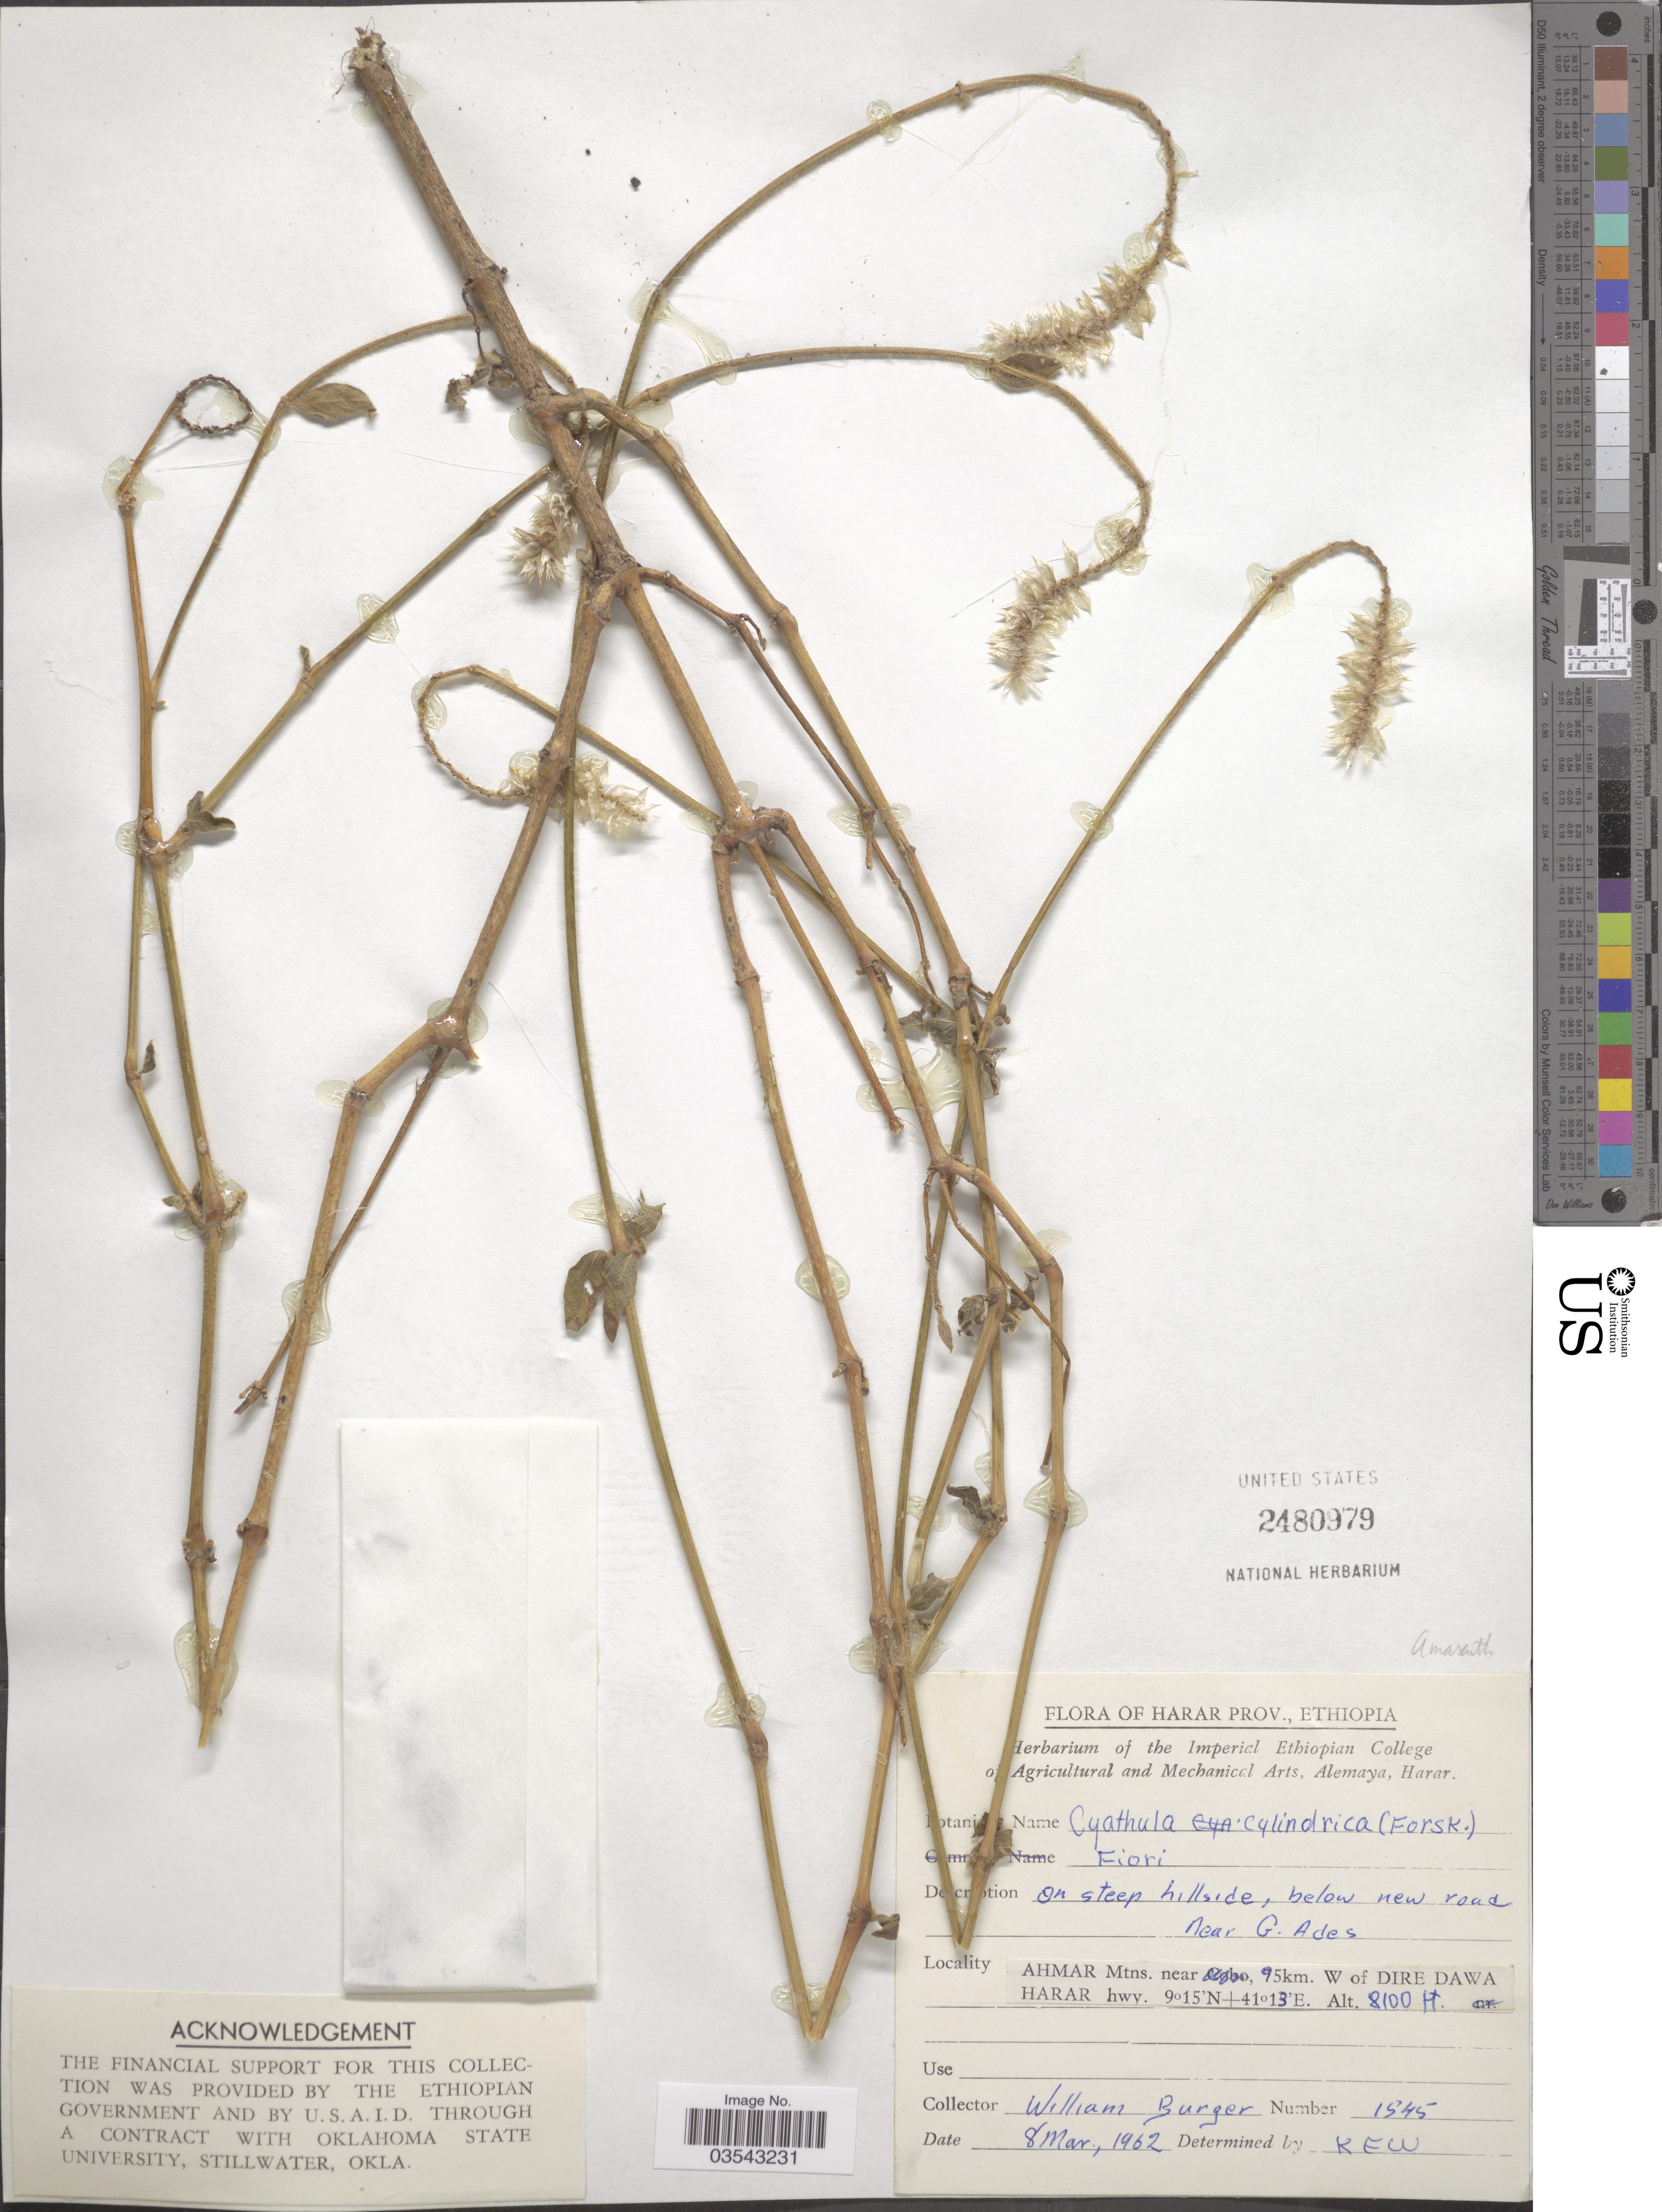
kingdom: Plantae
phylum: Tracheophyta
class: Magnoliopsida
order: Caryophyllales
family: Amaranthaceae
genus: Cyathula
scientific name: Cyathula cylindrica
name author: Moq.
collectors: W. Burger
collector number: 1945*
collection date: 1962-03-08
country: Ethiopia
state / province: Dire Dawa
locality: Harar Prov. Ahmar Mtns. near, 95km. W of Dire Dawa Harar hwy.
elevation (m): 2469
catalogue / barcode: US 2480979